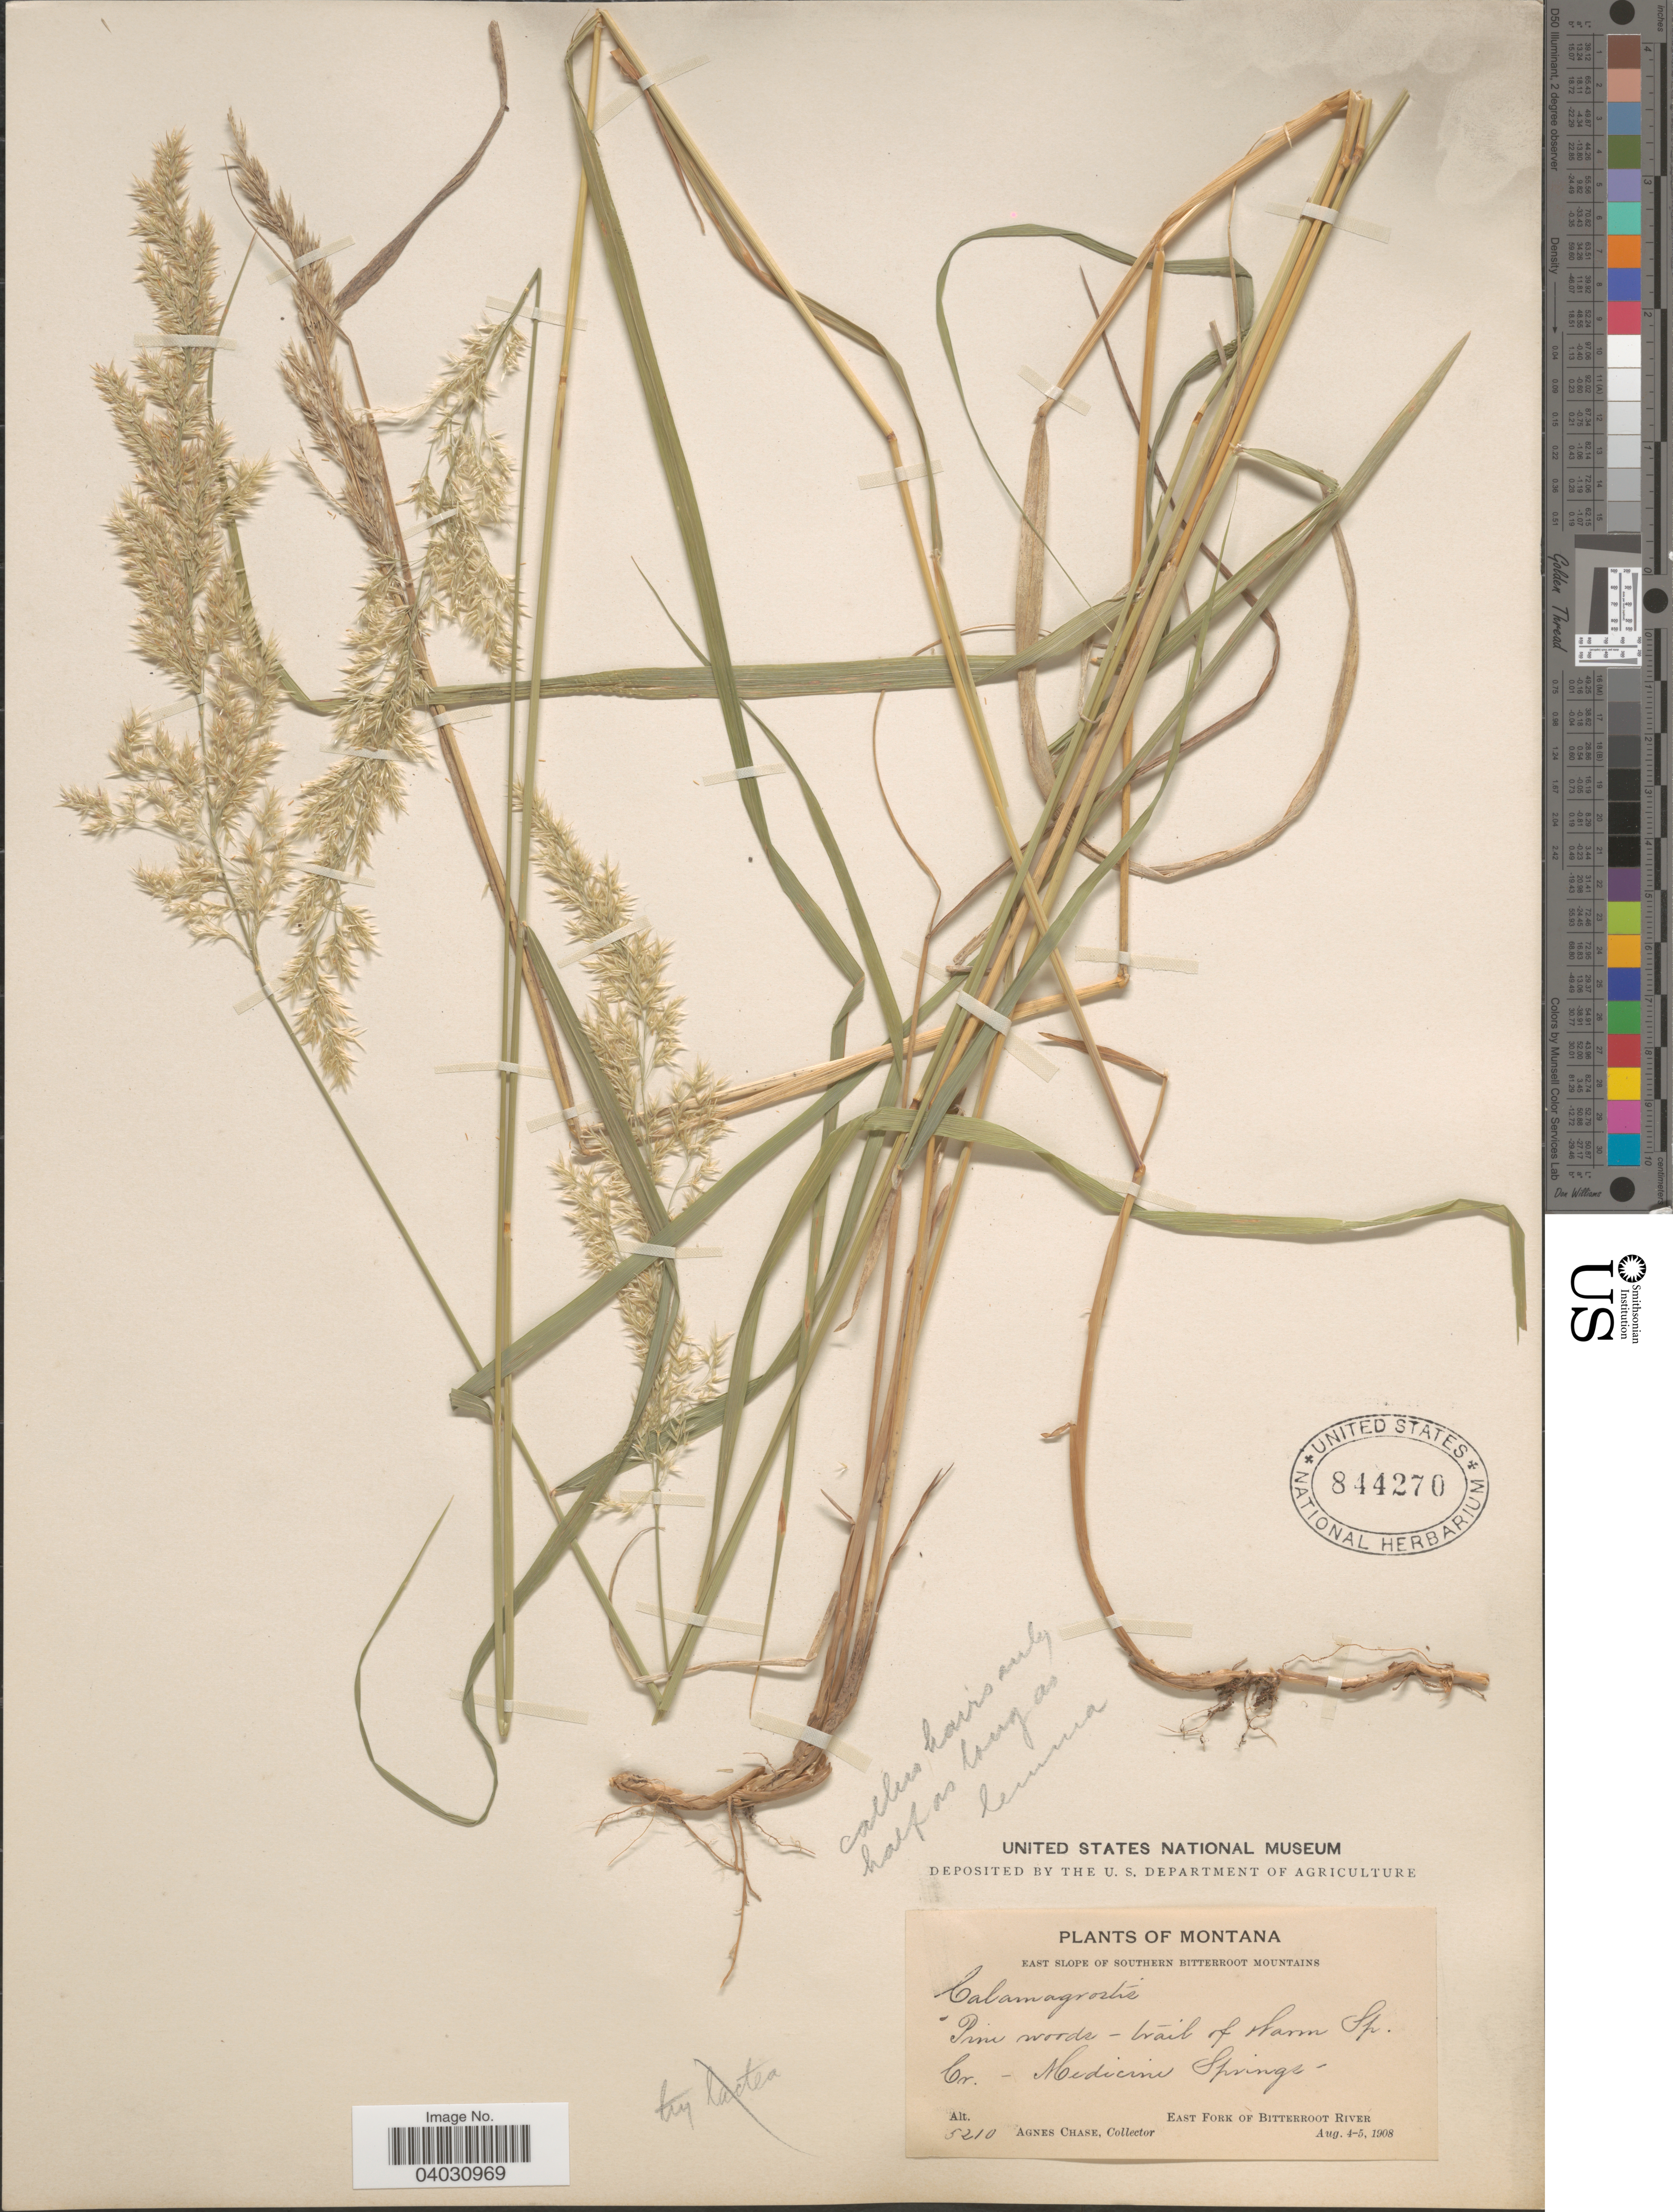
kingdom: Plantae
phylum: Tracheophyta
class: Liliopsida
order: Poales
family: Poaceae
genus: Calamagrostis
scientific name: Calamagrostis sp.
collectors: A. Chase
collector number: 5210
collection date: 1908-08-04/1908-08-05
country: United States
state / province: Montana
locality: East slope of Southern Bitterroot Mountains. Pine woods - trail of Warm Sp. Cr. - Medicine Springs. East Fork of Bitterroot River.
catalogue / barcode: US 844270